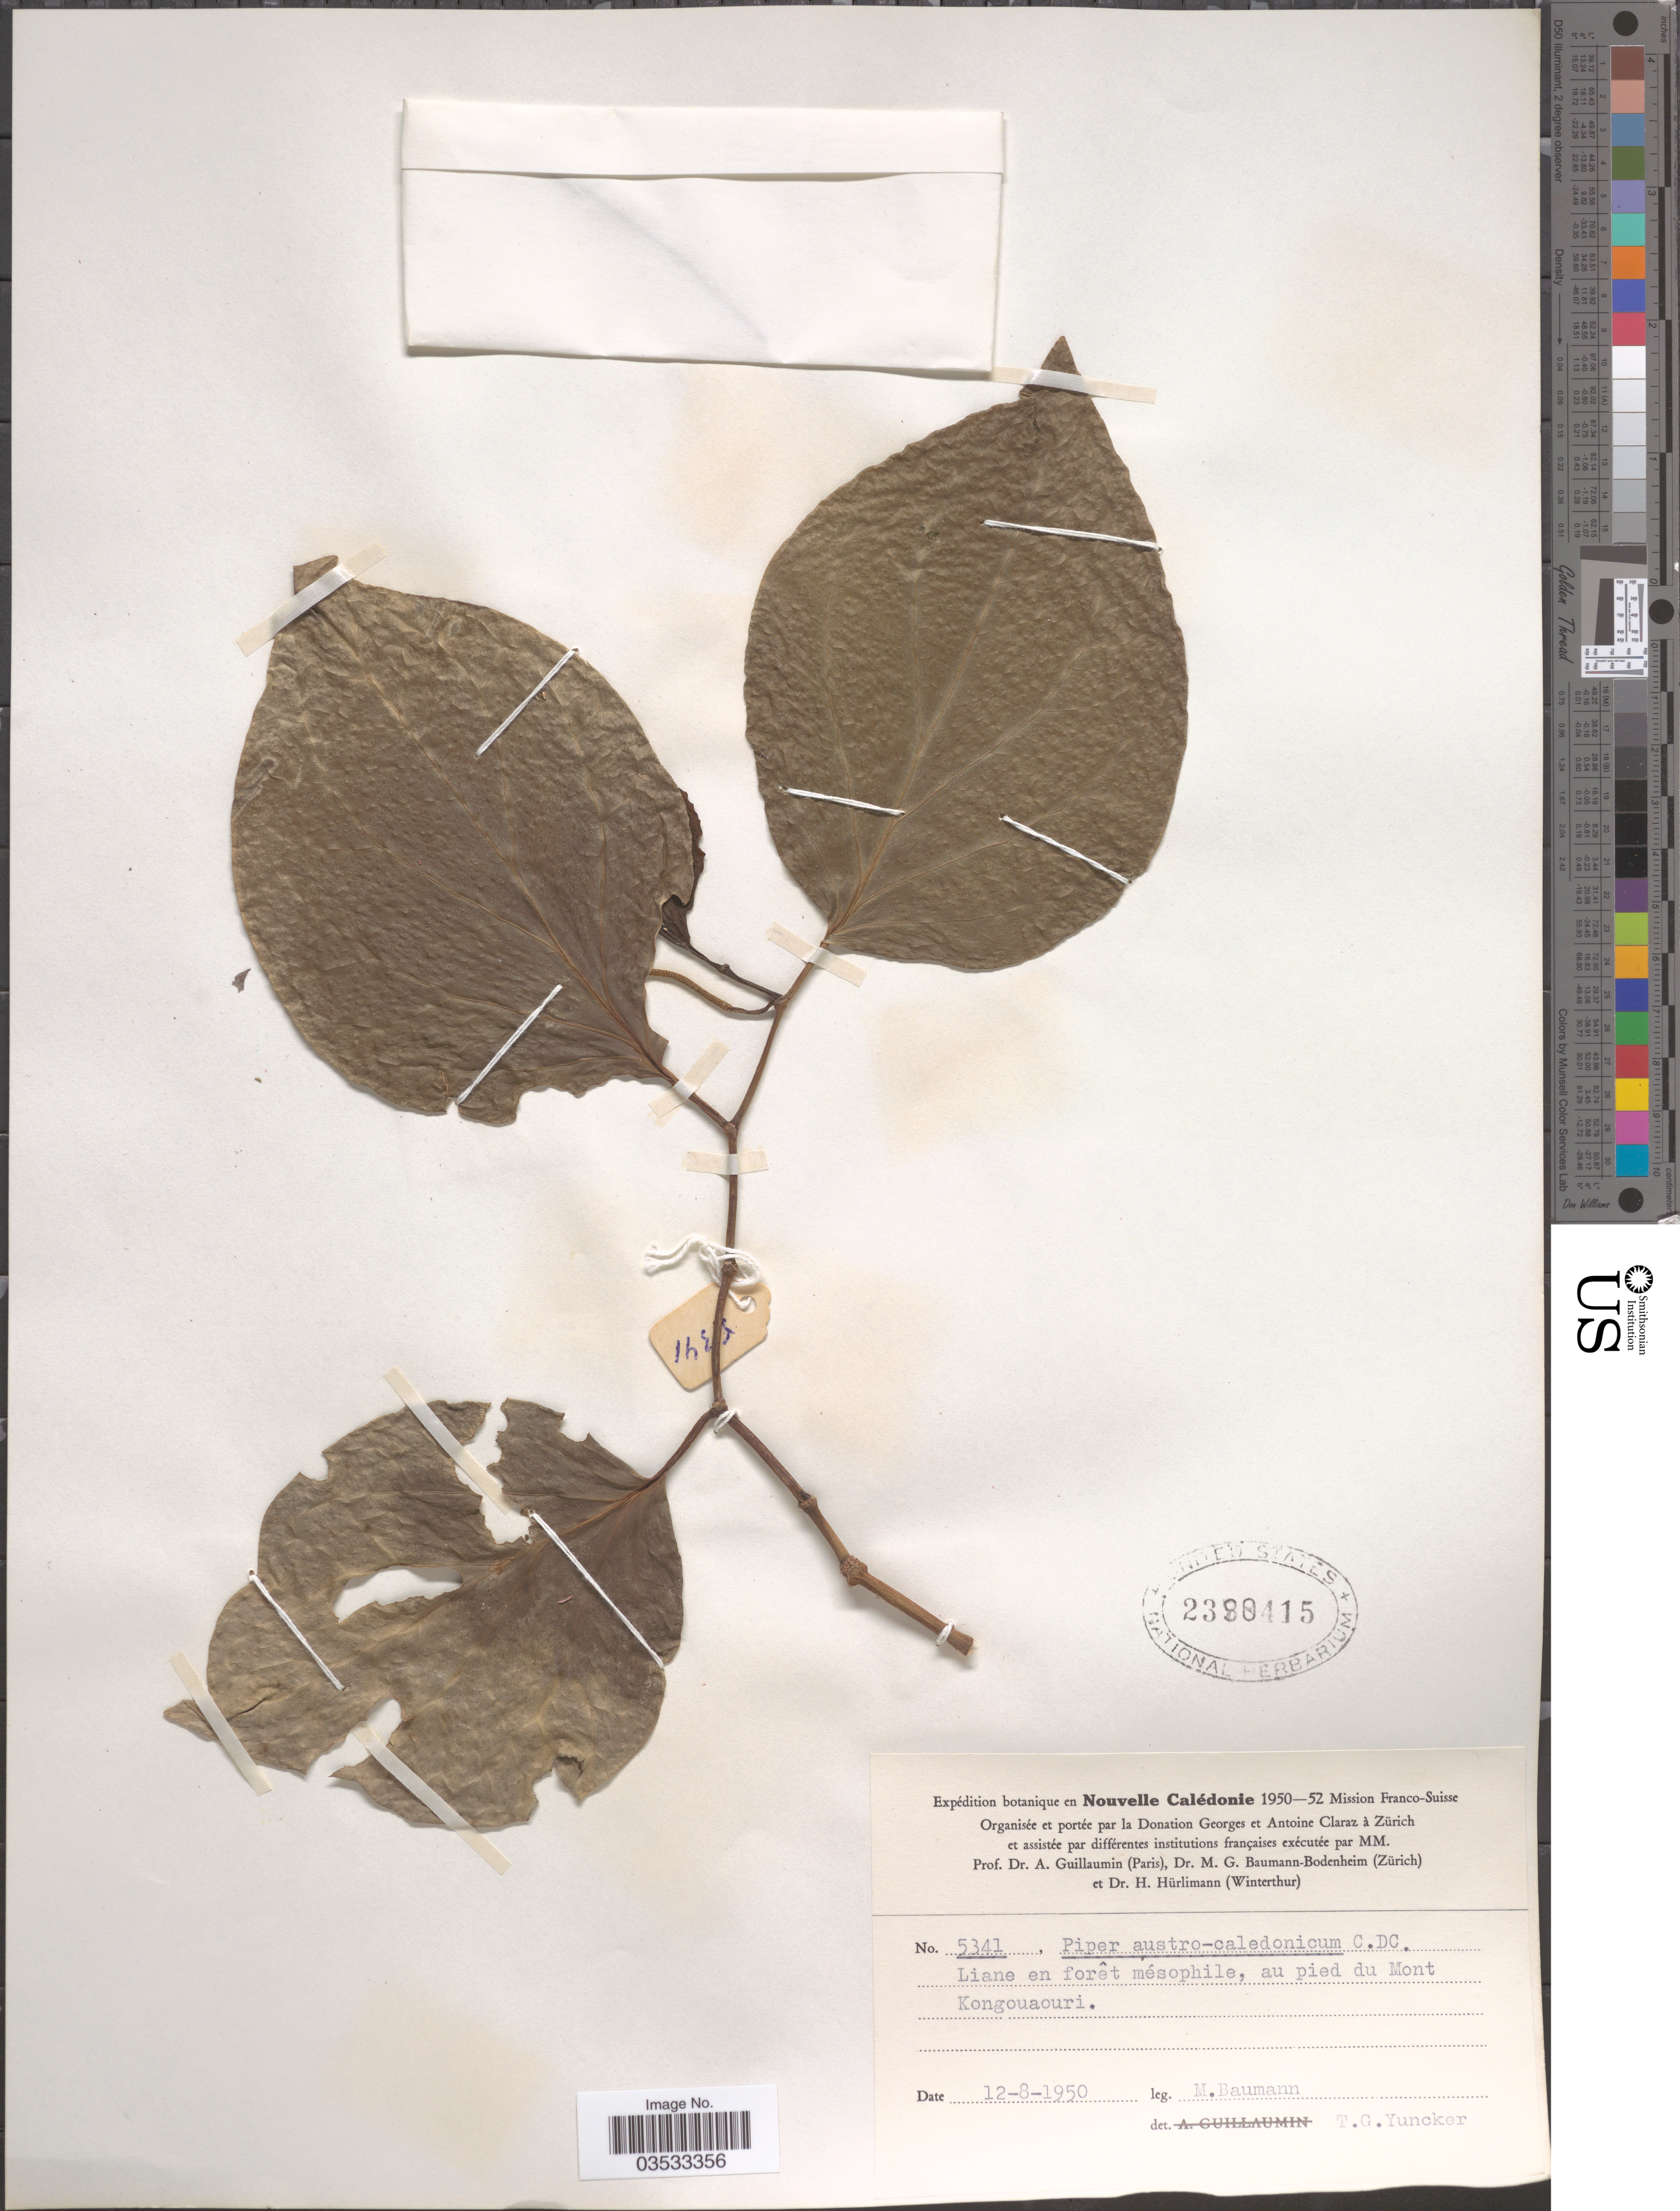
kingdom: Plantae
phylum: Tracheophyta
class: Magnoliopsida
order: Piperales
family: Piperaceae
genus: Piper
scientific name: Piper austrocaledonicum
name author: C. DC.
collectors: M. Baumann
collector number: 5341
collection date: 1950-08-12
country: New Caledonia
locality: Nouvelle Calédonie. Au pied du Mont Kongouaouri.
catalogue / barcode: US 2390415